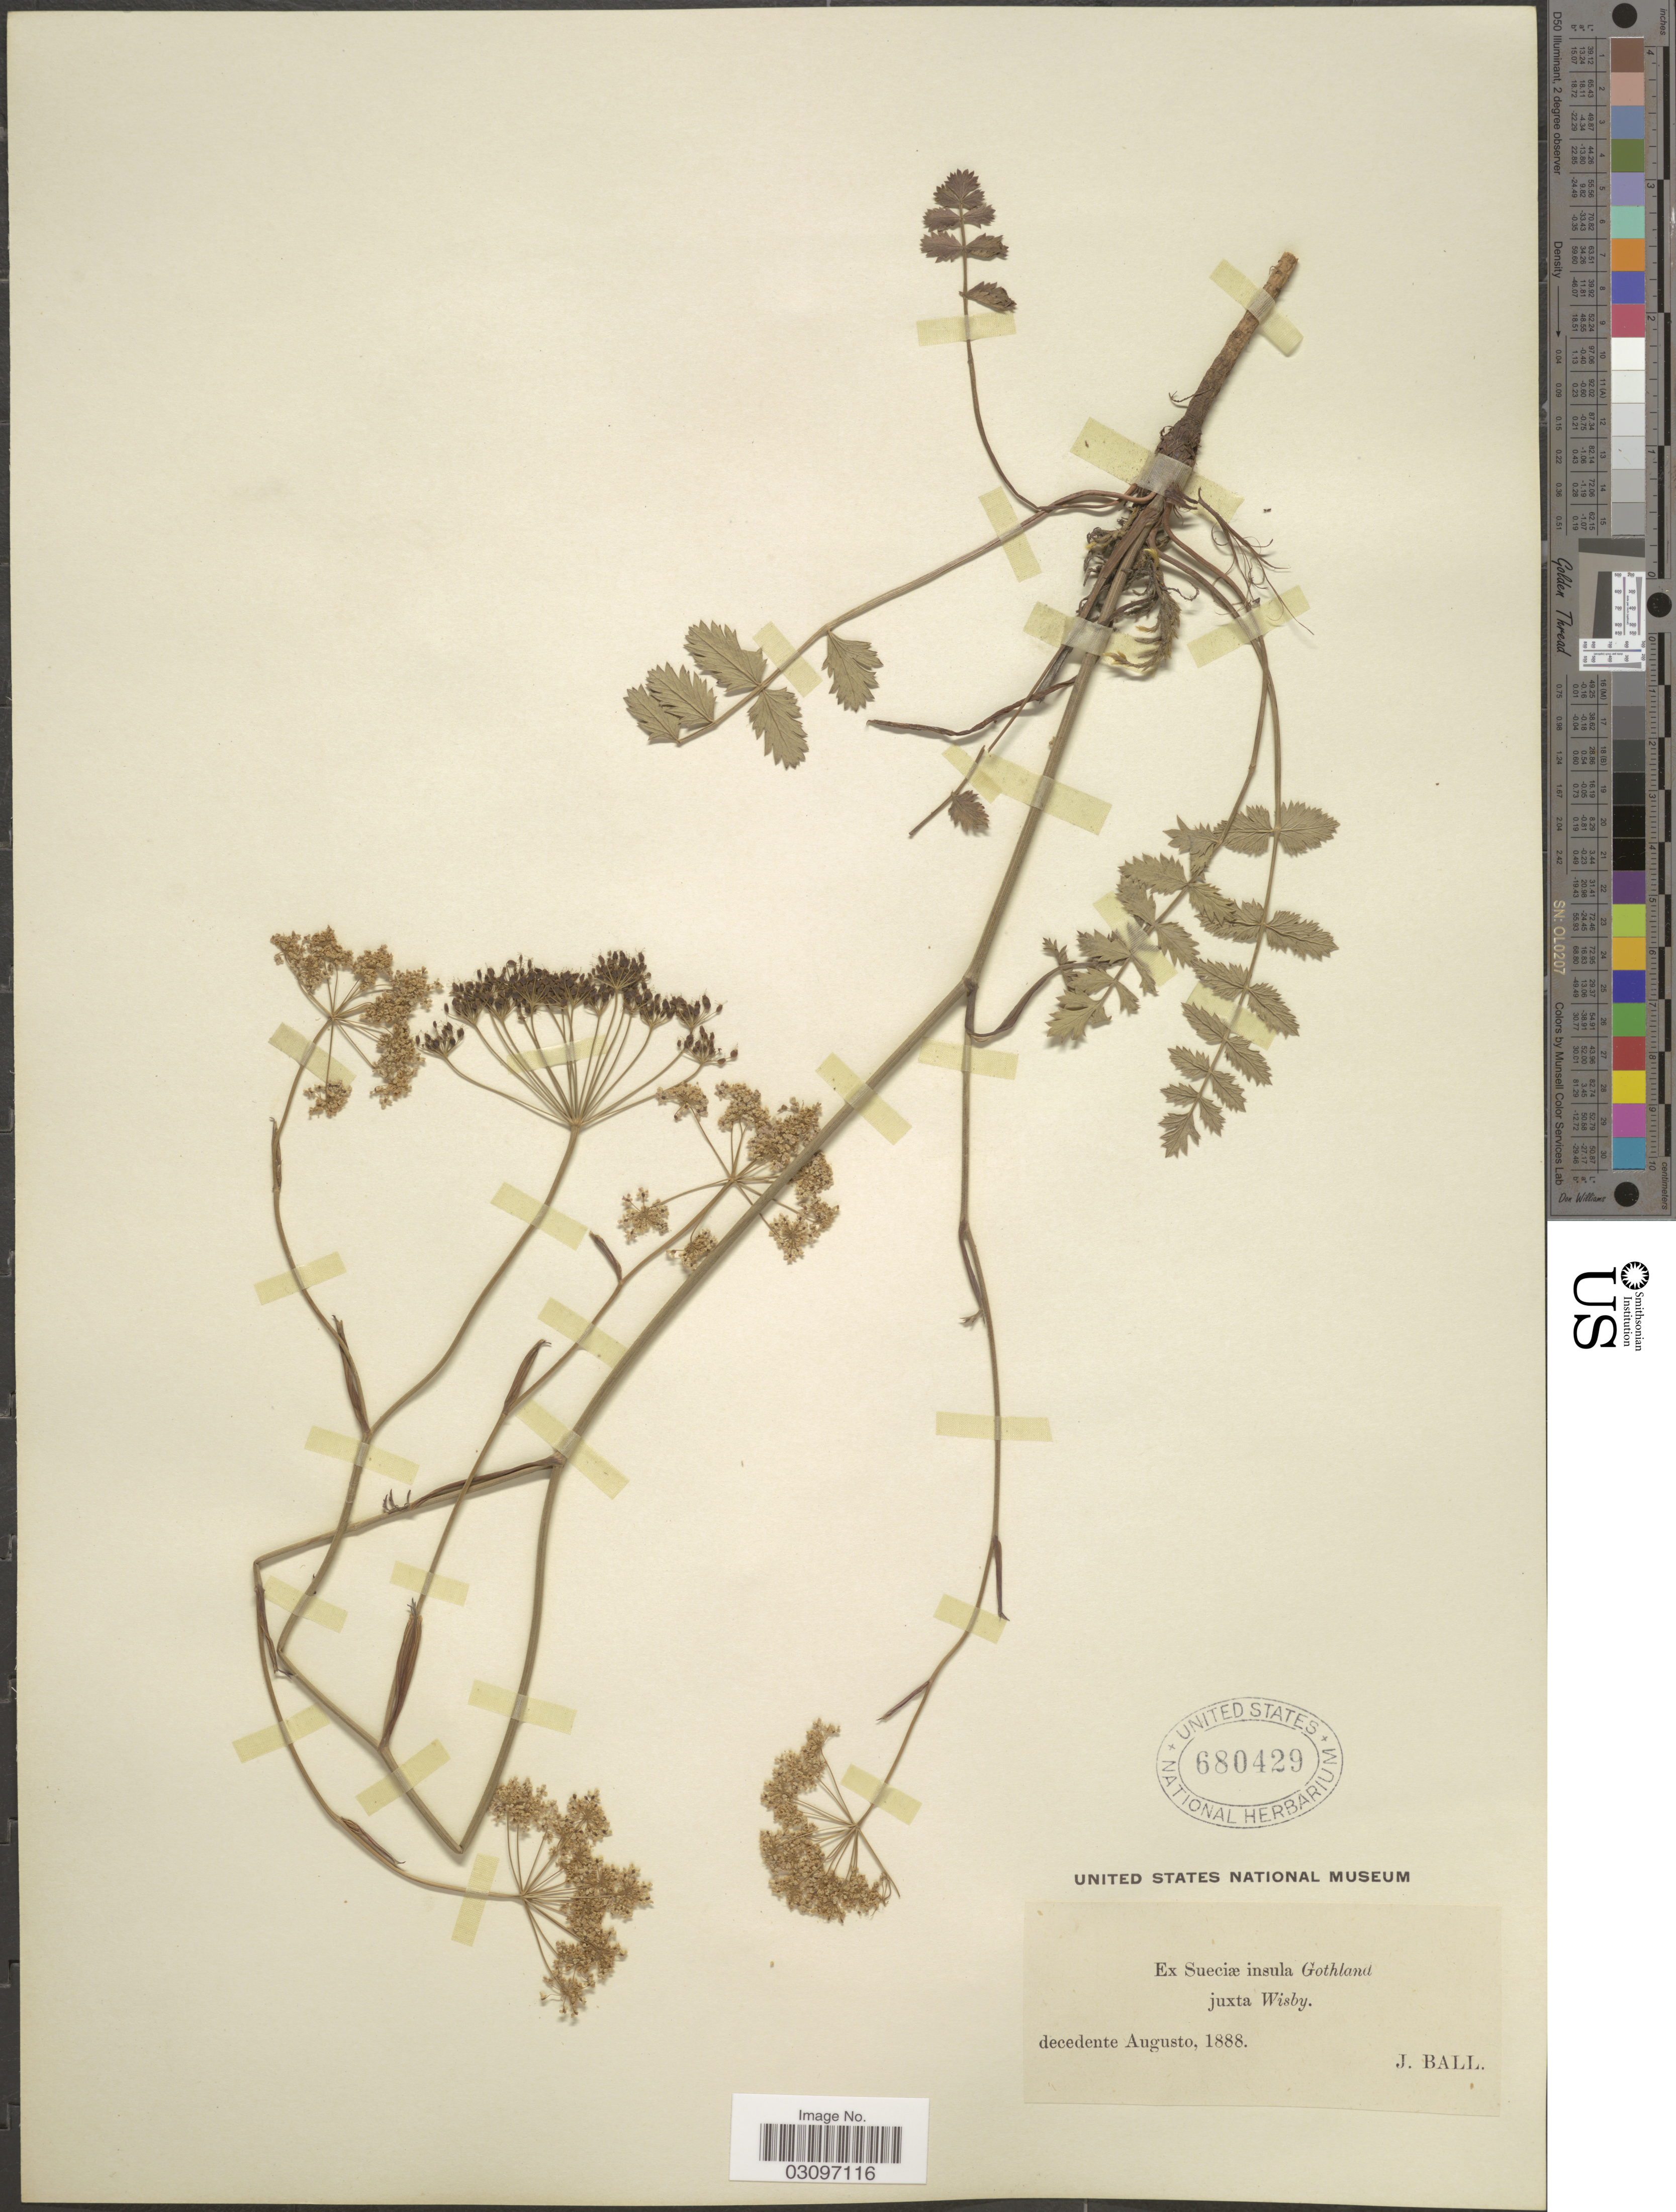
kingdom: Plantae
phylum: Tracheophyta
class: Magnoliopsida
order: Apiales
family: Apiaceae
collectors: J. Ball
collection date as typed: decedente Augusto, 1888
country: Sweden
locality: Ex Sueciæ insula Gothland juxta Wisby.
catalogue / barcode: US 680429